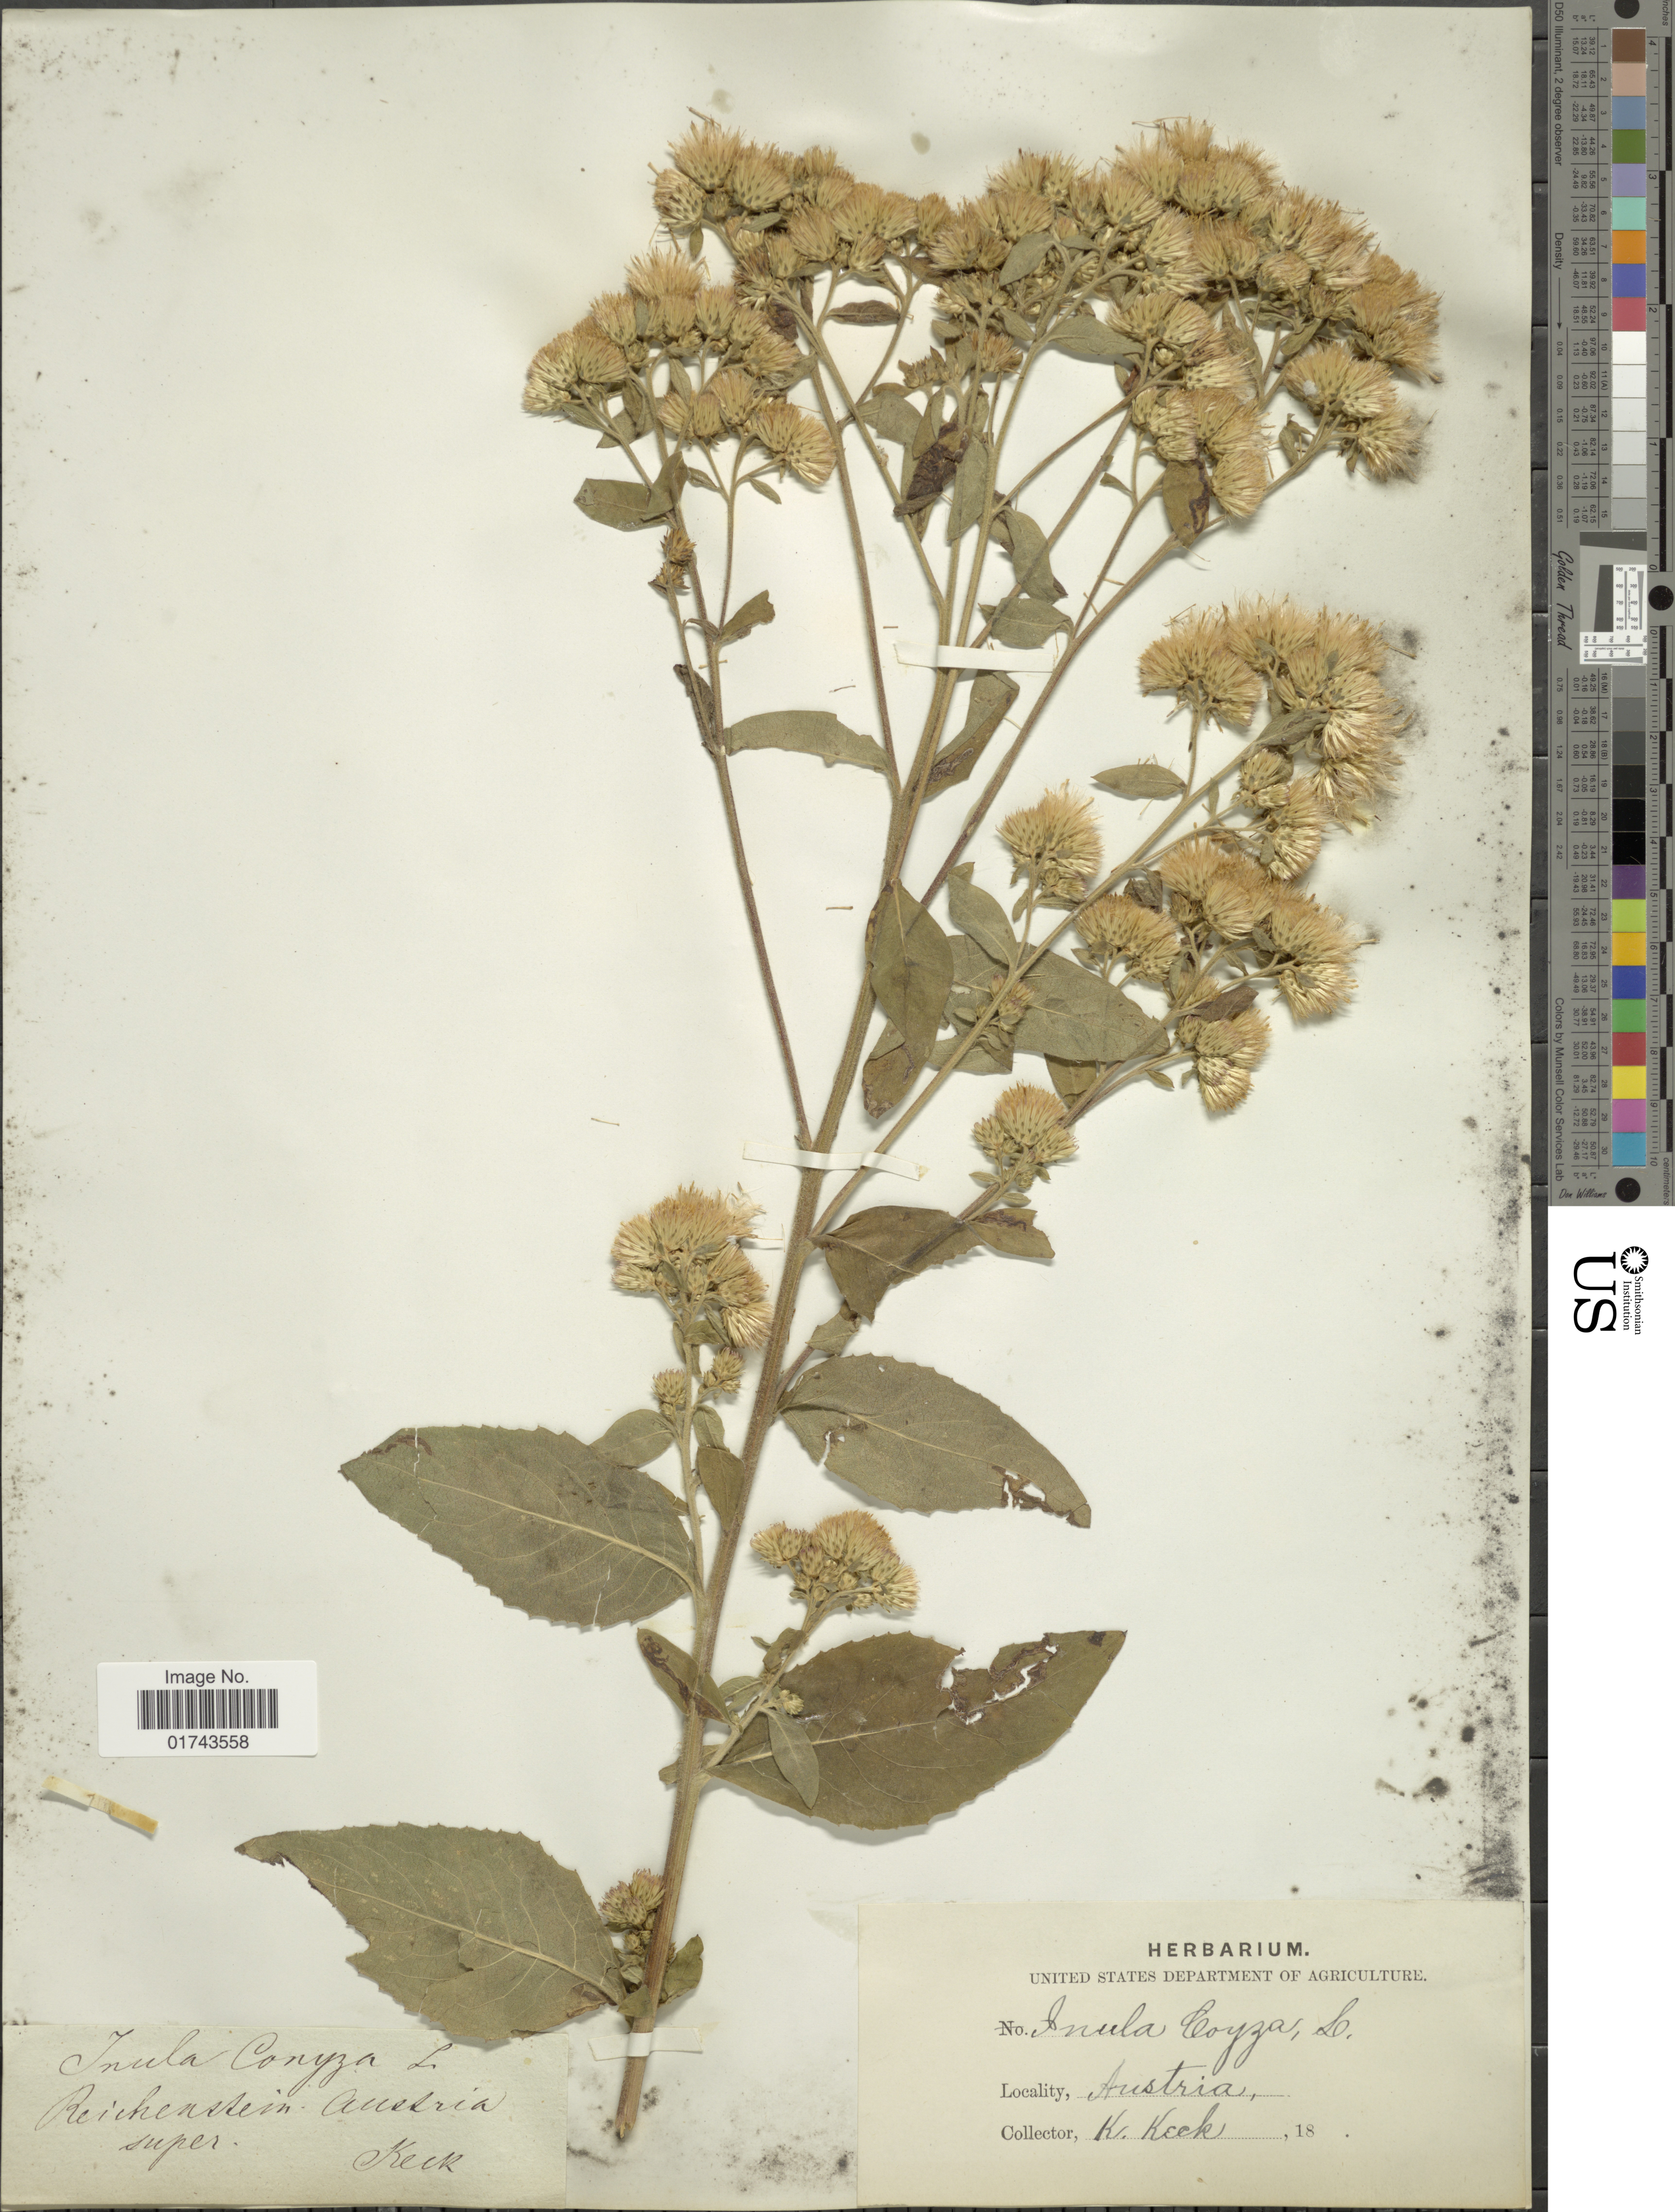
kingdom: Plantae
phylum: Tracheophyta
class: Magnoliopsida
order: Asterales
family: Asteraceae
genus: Inula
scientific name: Inula conyzae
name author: (Griess.) DC.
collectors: K. Keck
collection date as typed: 18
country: Austria